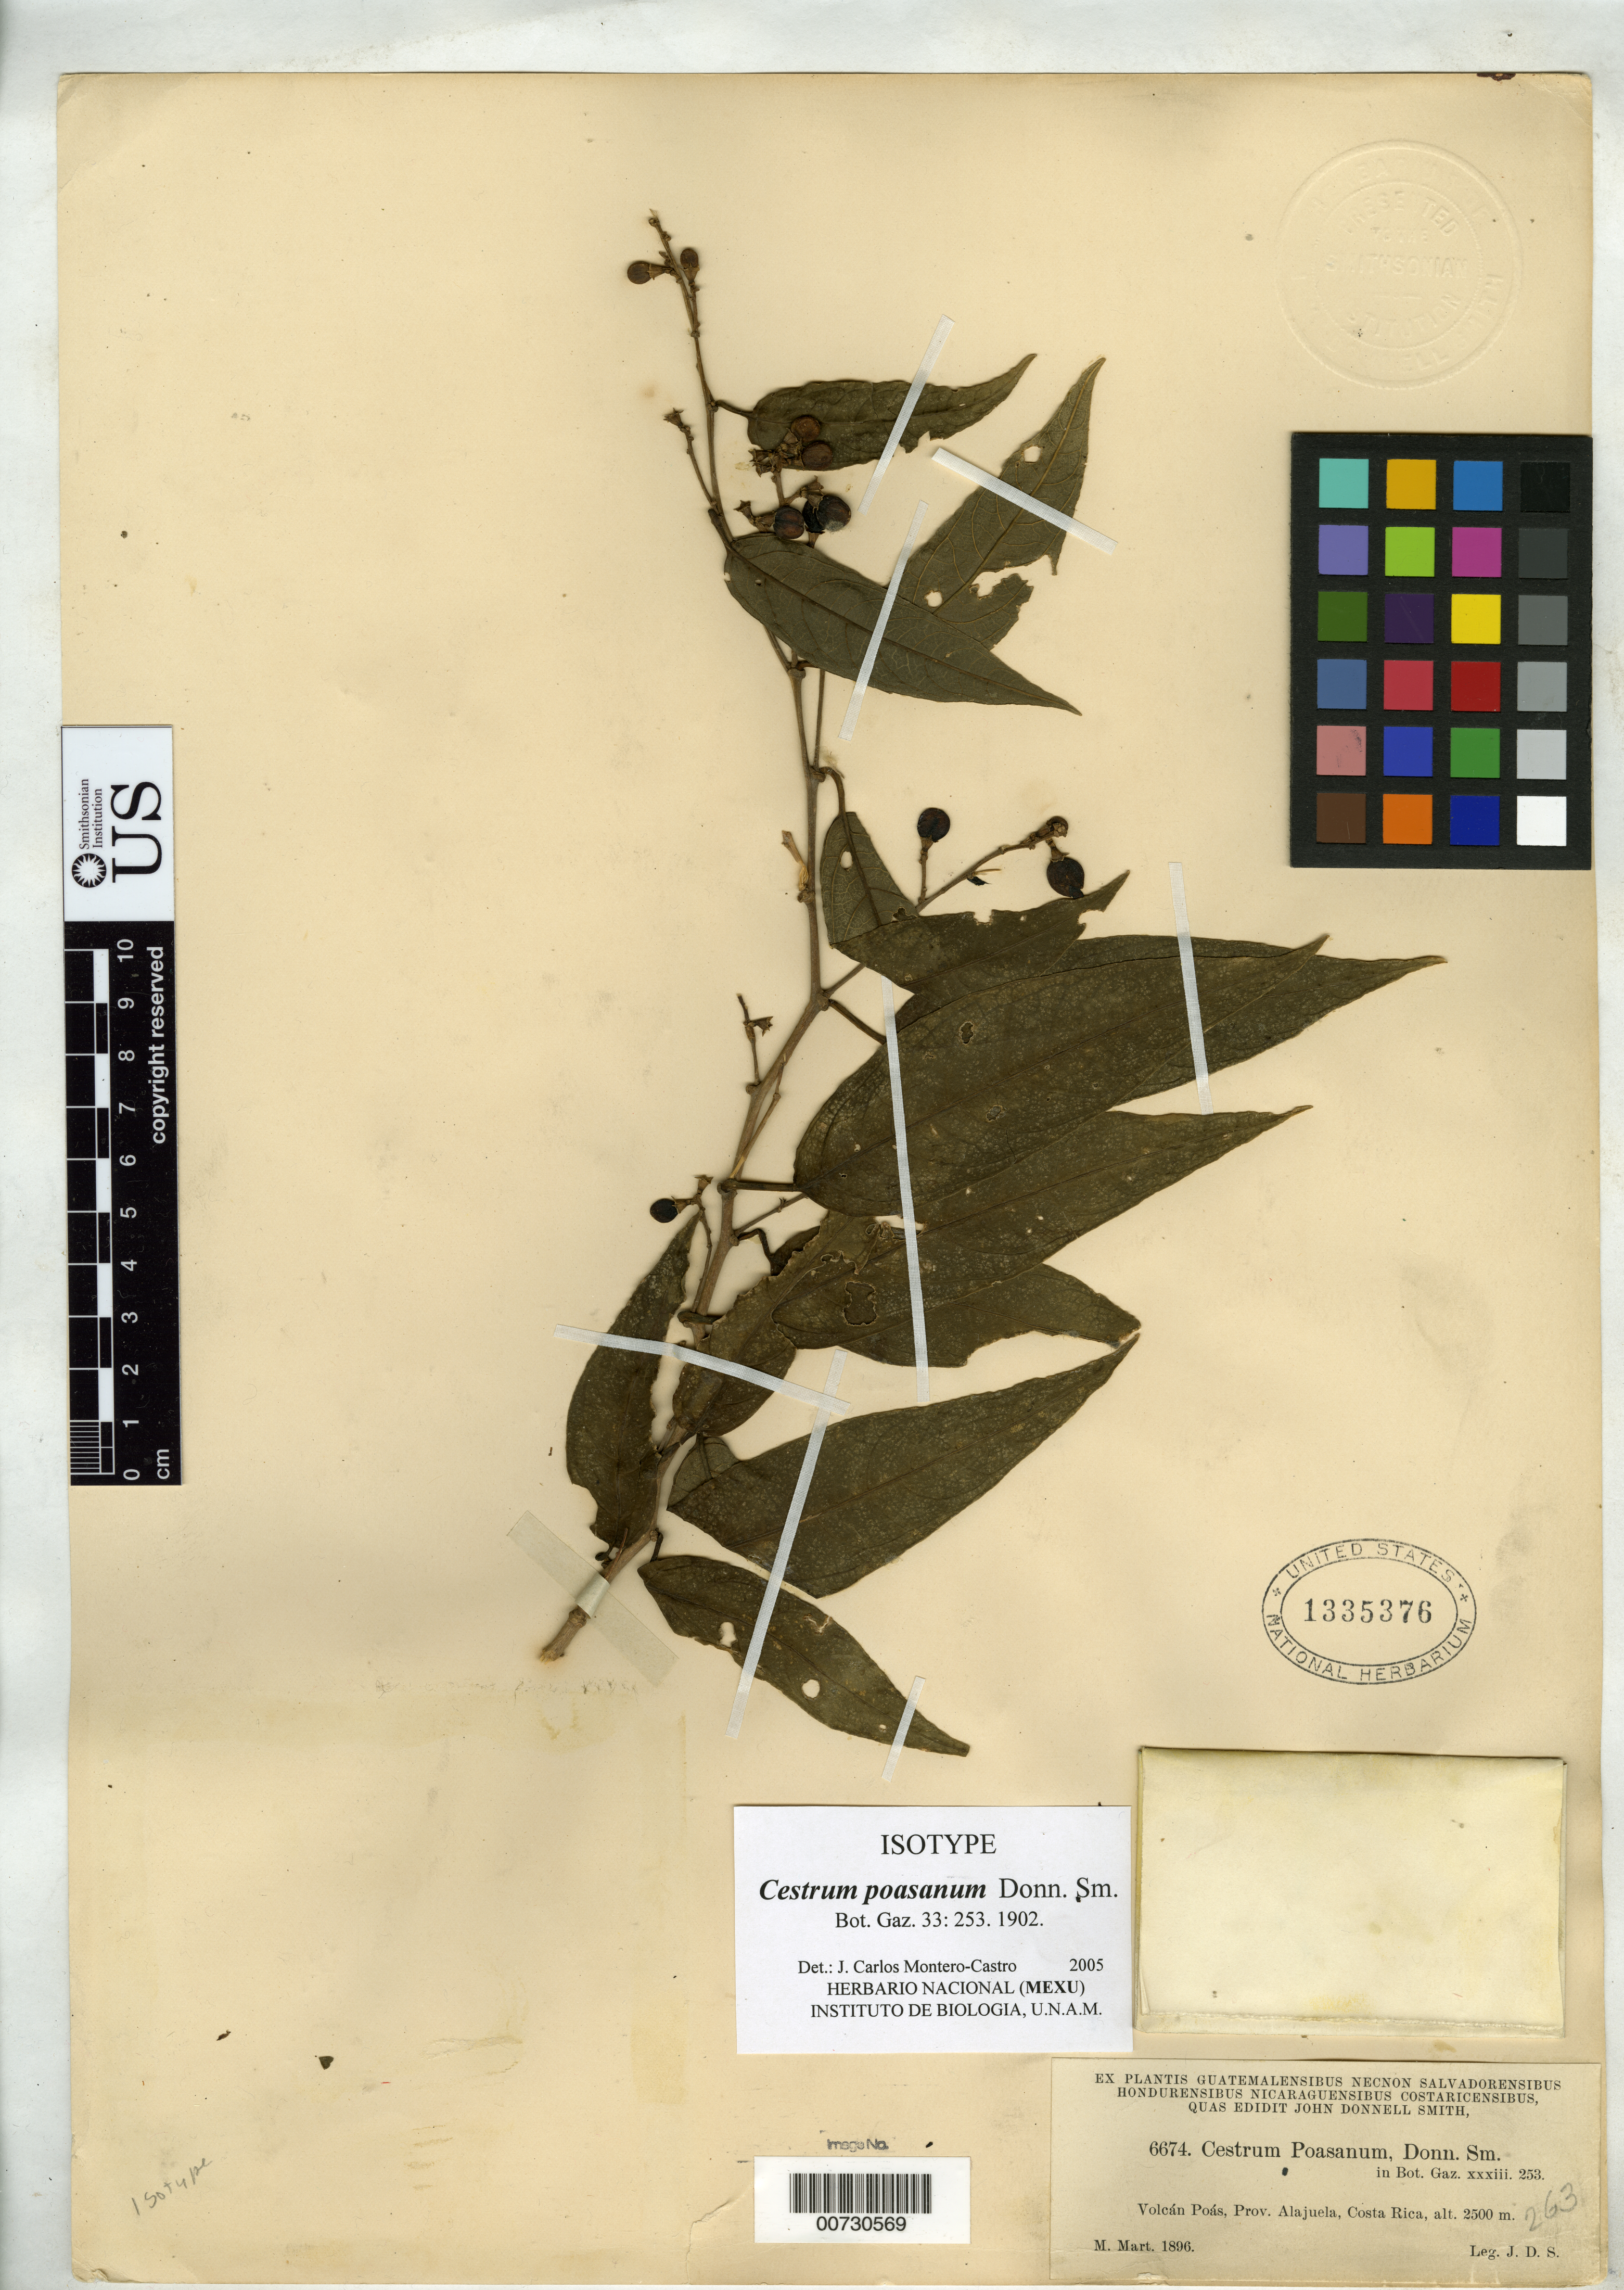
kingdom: Plantae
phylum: Tracheophyta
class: Magnoliopsida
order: Solanales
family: Solanaceae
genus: Cestrum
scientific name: Cestrum poasanum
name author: Donn. Sm.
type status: Type Collection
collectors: J. Donnell Smith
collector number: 6674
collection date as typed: Mar 1896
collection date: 1896-03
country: Costa Rica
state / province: Alajuela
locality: Volcan Poas.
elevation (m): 2500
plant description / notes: One of two sheets (USNH 1335376, 1335377) ex John Donnell Smith herbarium. This sheet (1335376) annotated by J.C. Montero-Castro (2005) as "isotype".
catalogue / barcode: US 1335376